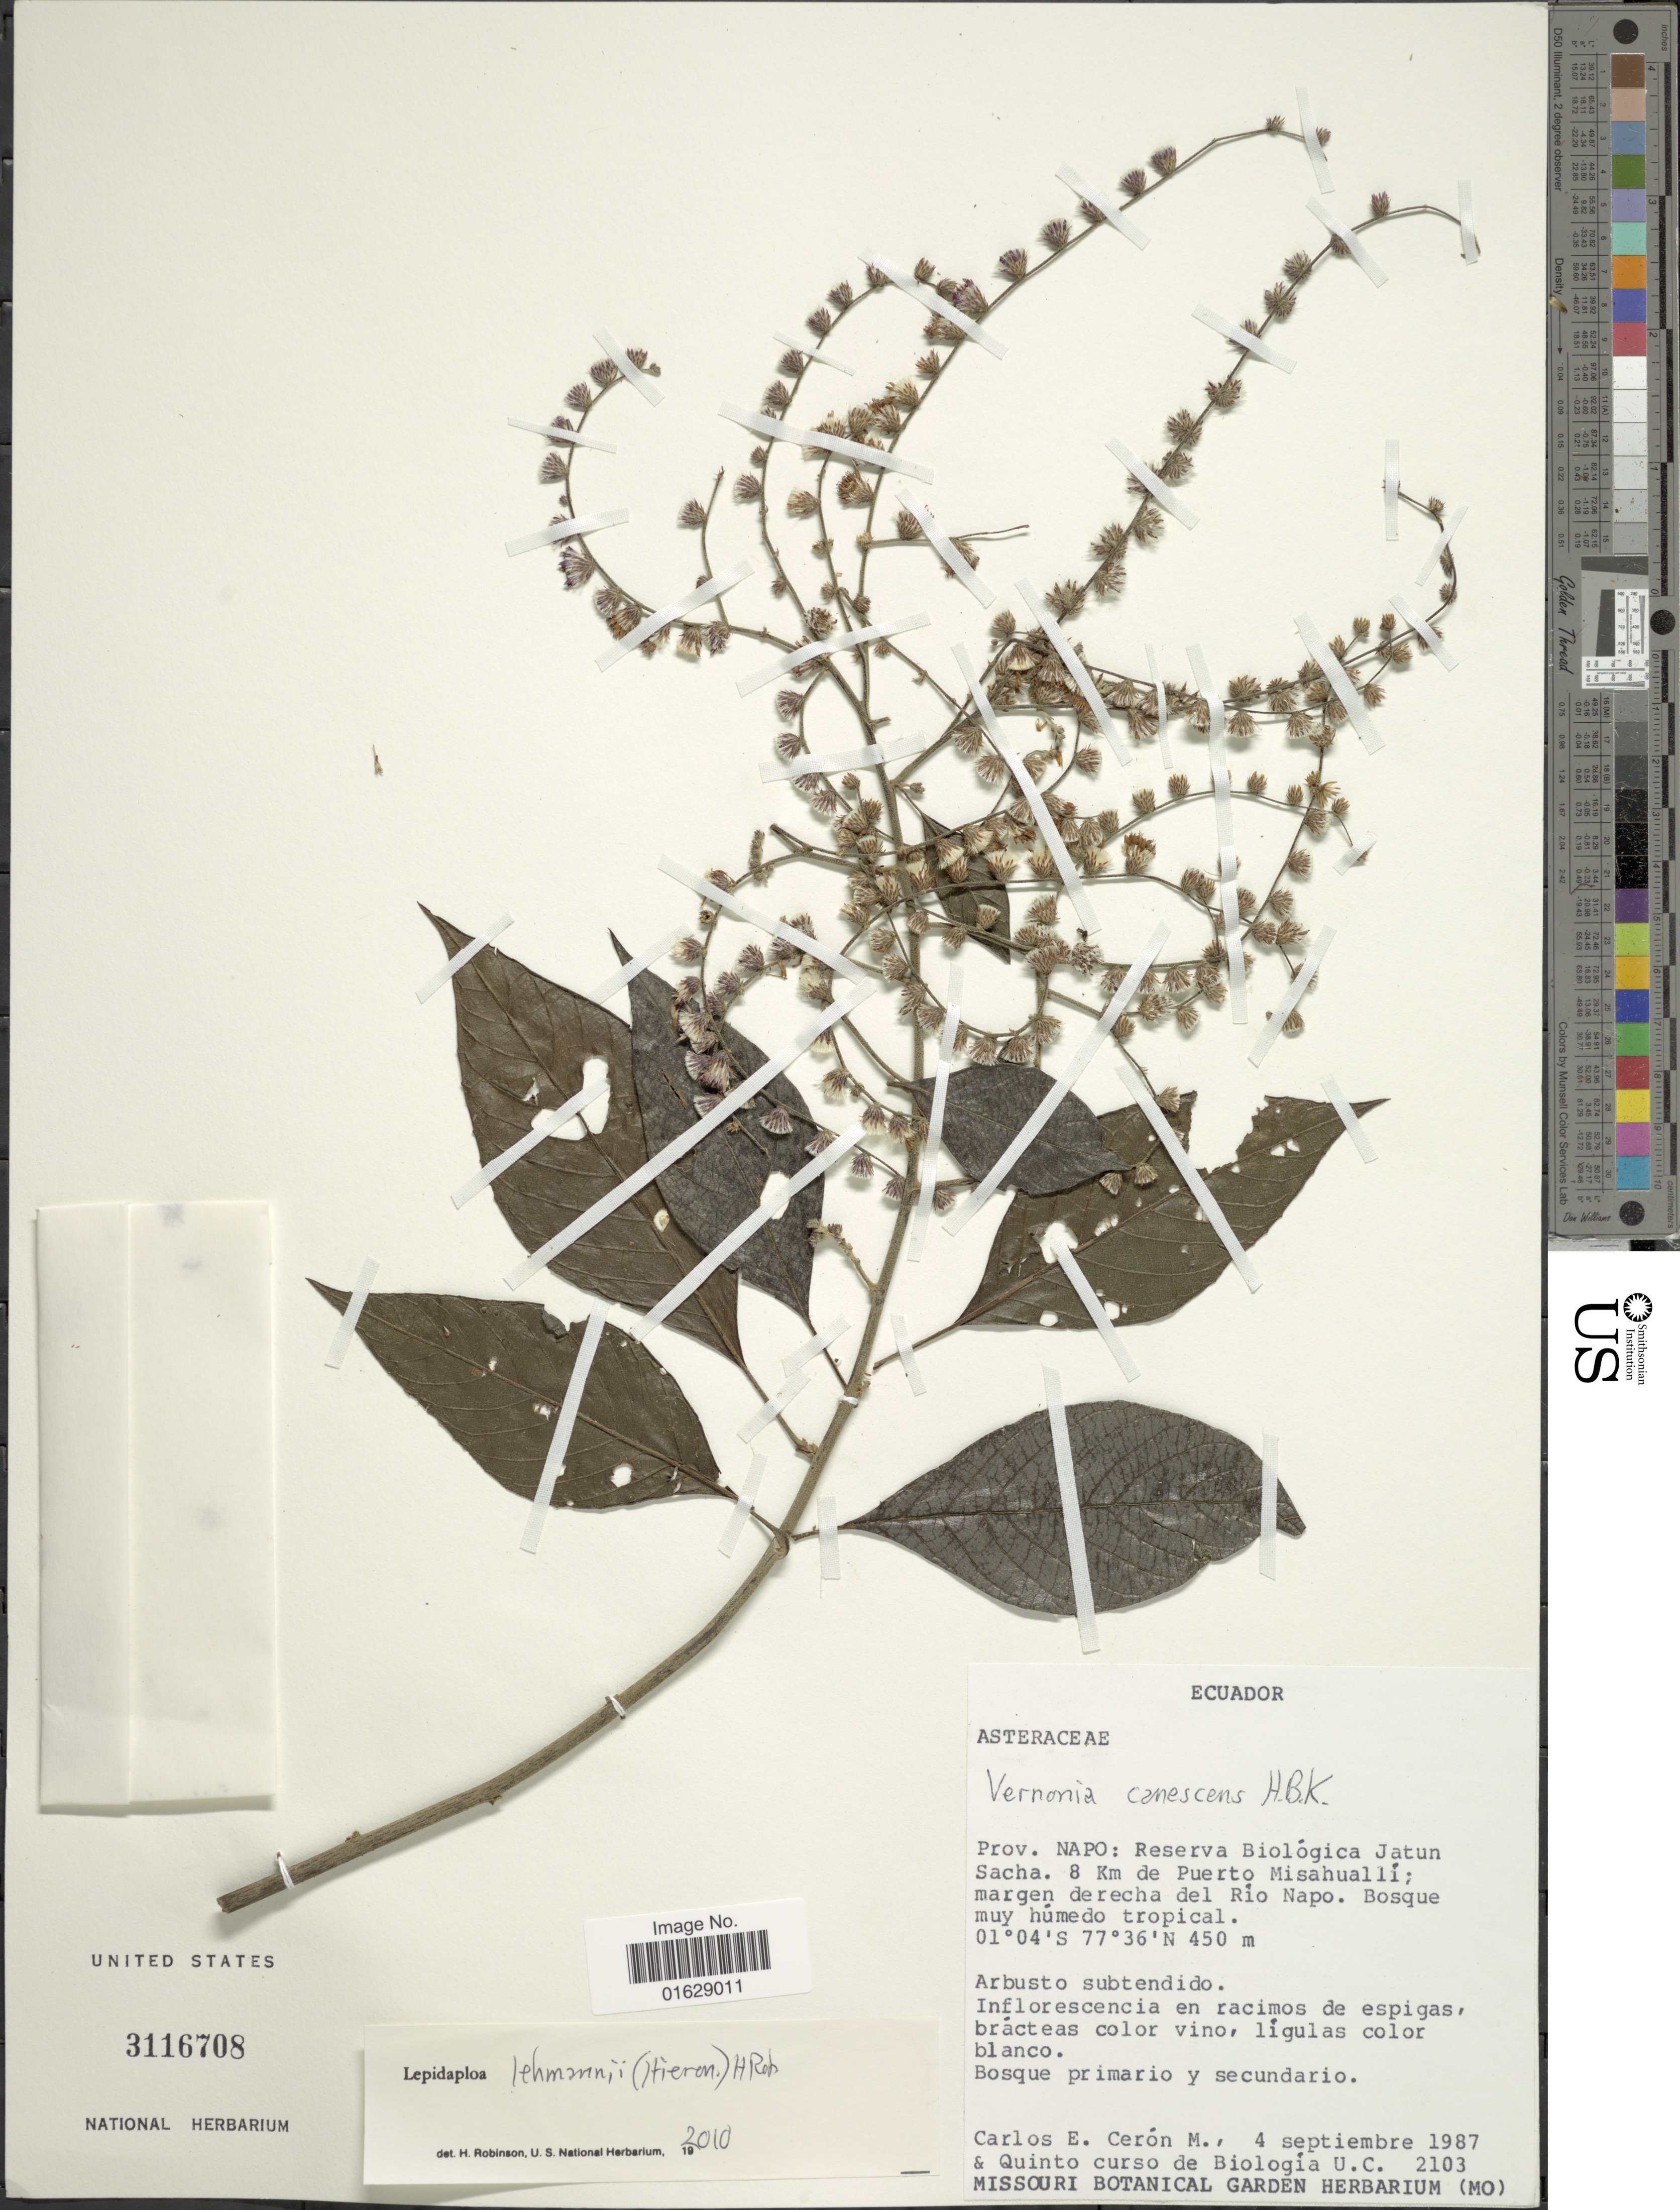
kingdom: Plantae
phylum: Tracheophyta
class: Magnoliopsida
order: Asterales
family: Asteraceae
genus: Lepidaploa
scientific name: Lepidaploa lehmannii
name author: (Hieron.) H. Rob.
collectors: C. E. Cerón M. & Quinto Curso de Biología U.C.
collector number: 2103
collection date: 1987-09-04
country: Ecuador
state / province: Napo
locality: Prov. Napo: Reserva Biologica Jatun Sacha. 8 Km de Puerto Misahualli; margen derecha del Rio Napo.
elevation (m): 450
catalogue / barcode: US 3116708